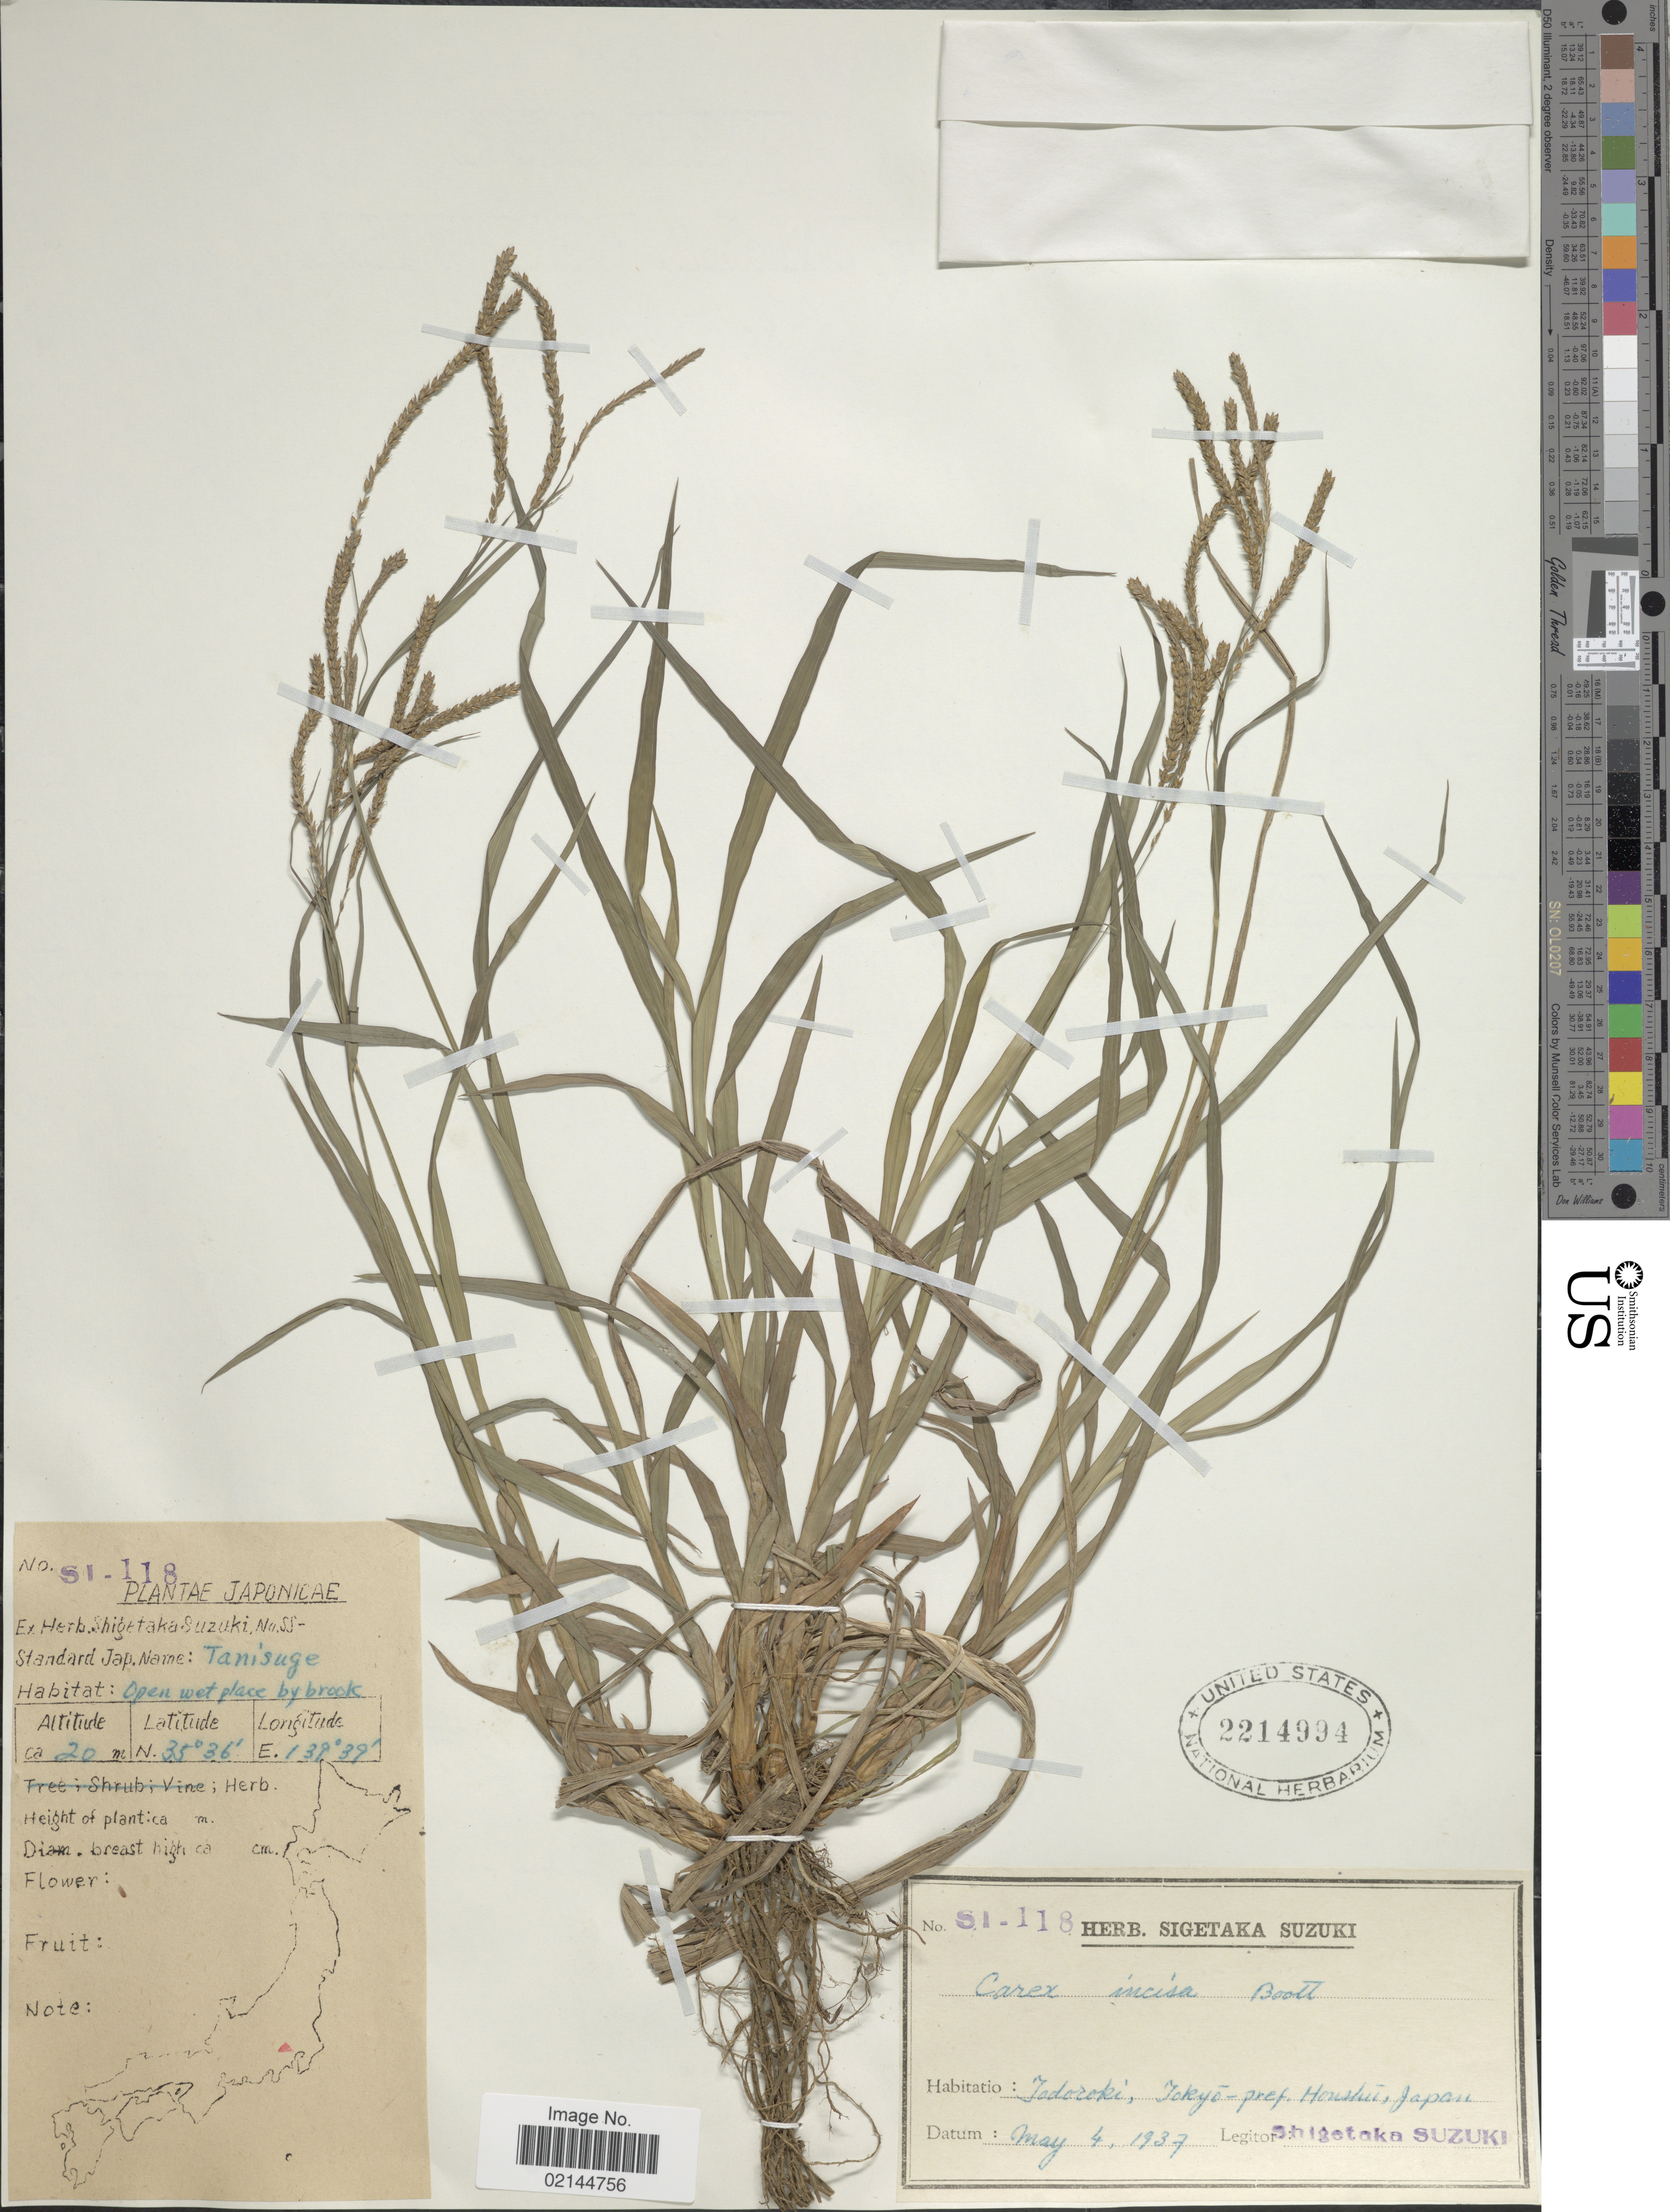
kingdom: Plantae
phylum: Tracheophyta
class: Liliopsida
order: Poales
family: Cyperaceae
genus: Carex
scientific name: Carex incisa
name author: Boott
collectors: S. Suzuki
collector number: SI-118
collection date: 1937-05-04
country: Japan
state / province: Tokyo, Federal City of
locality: Todoroki, Tokyo-pref. Honshu, Japan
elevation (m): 20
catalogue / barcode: US 2214994